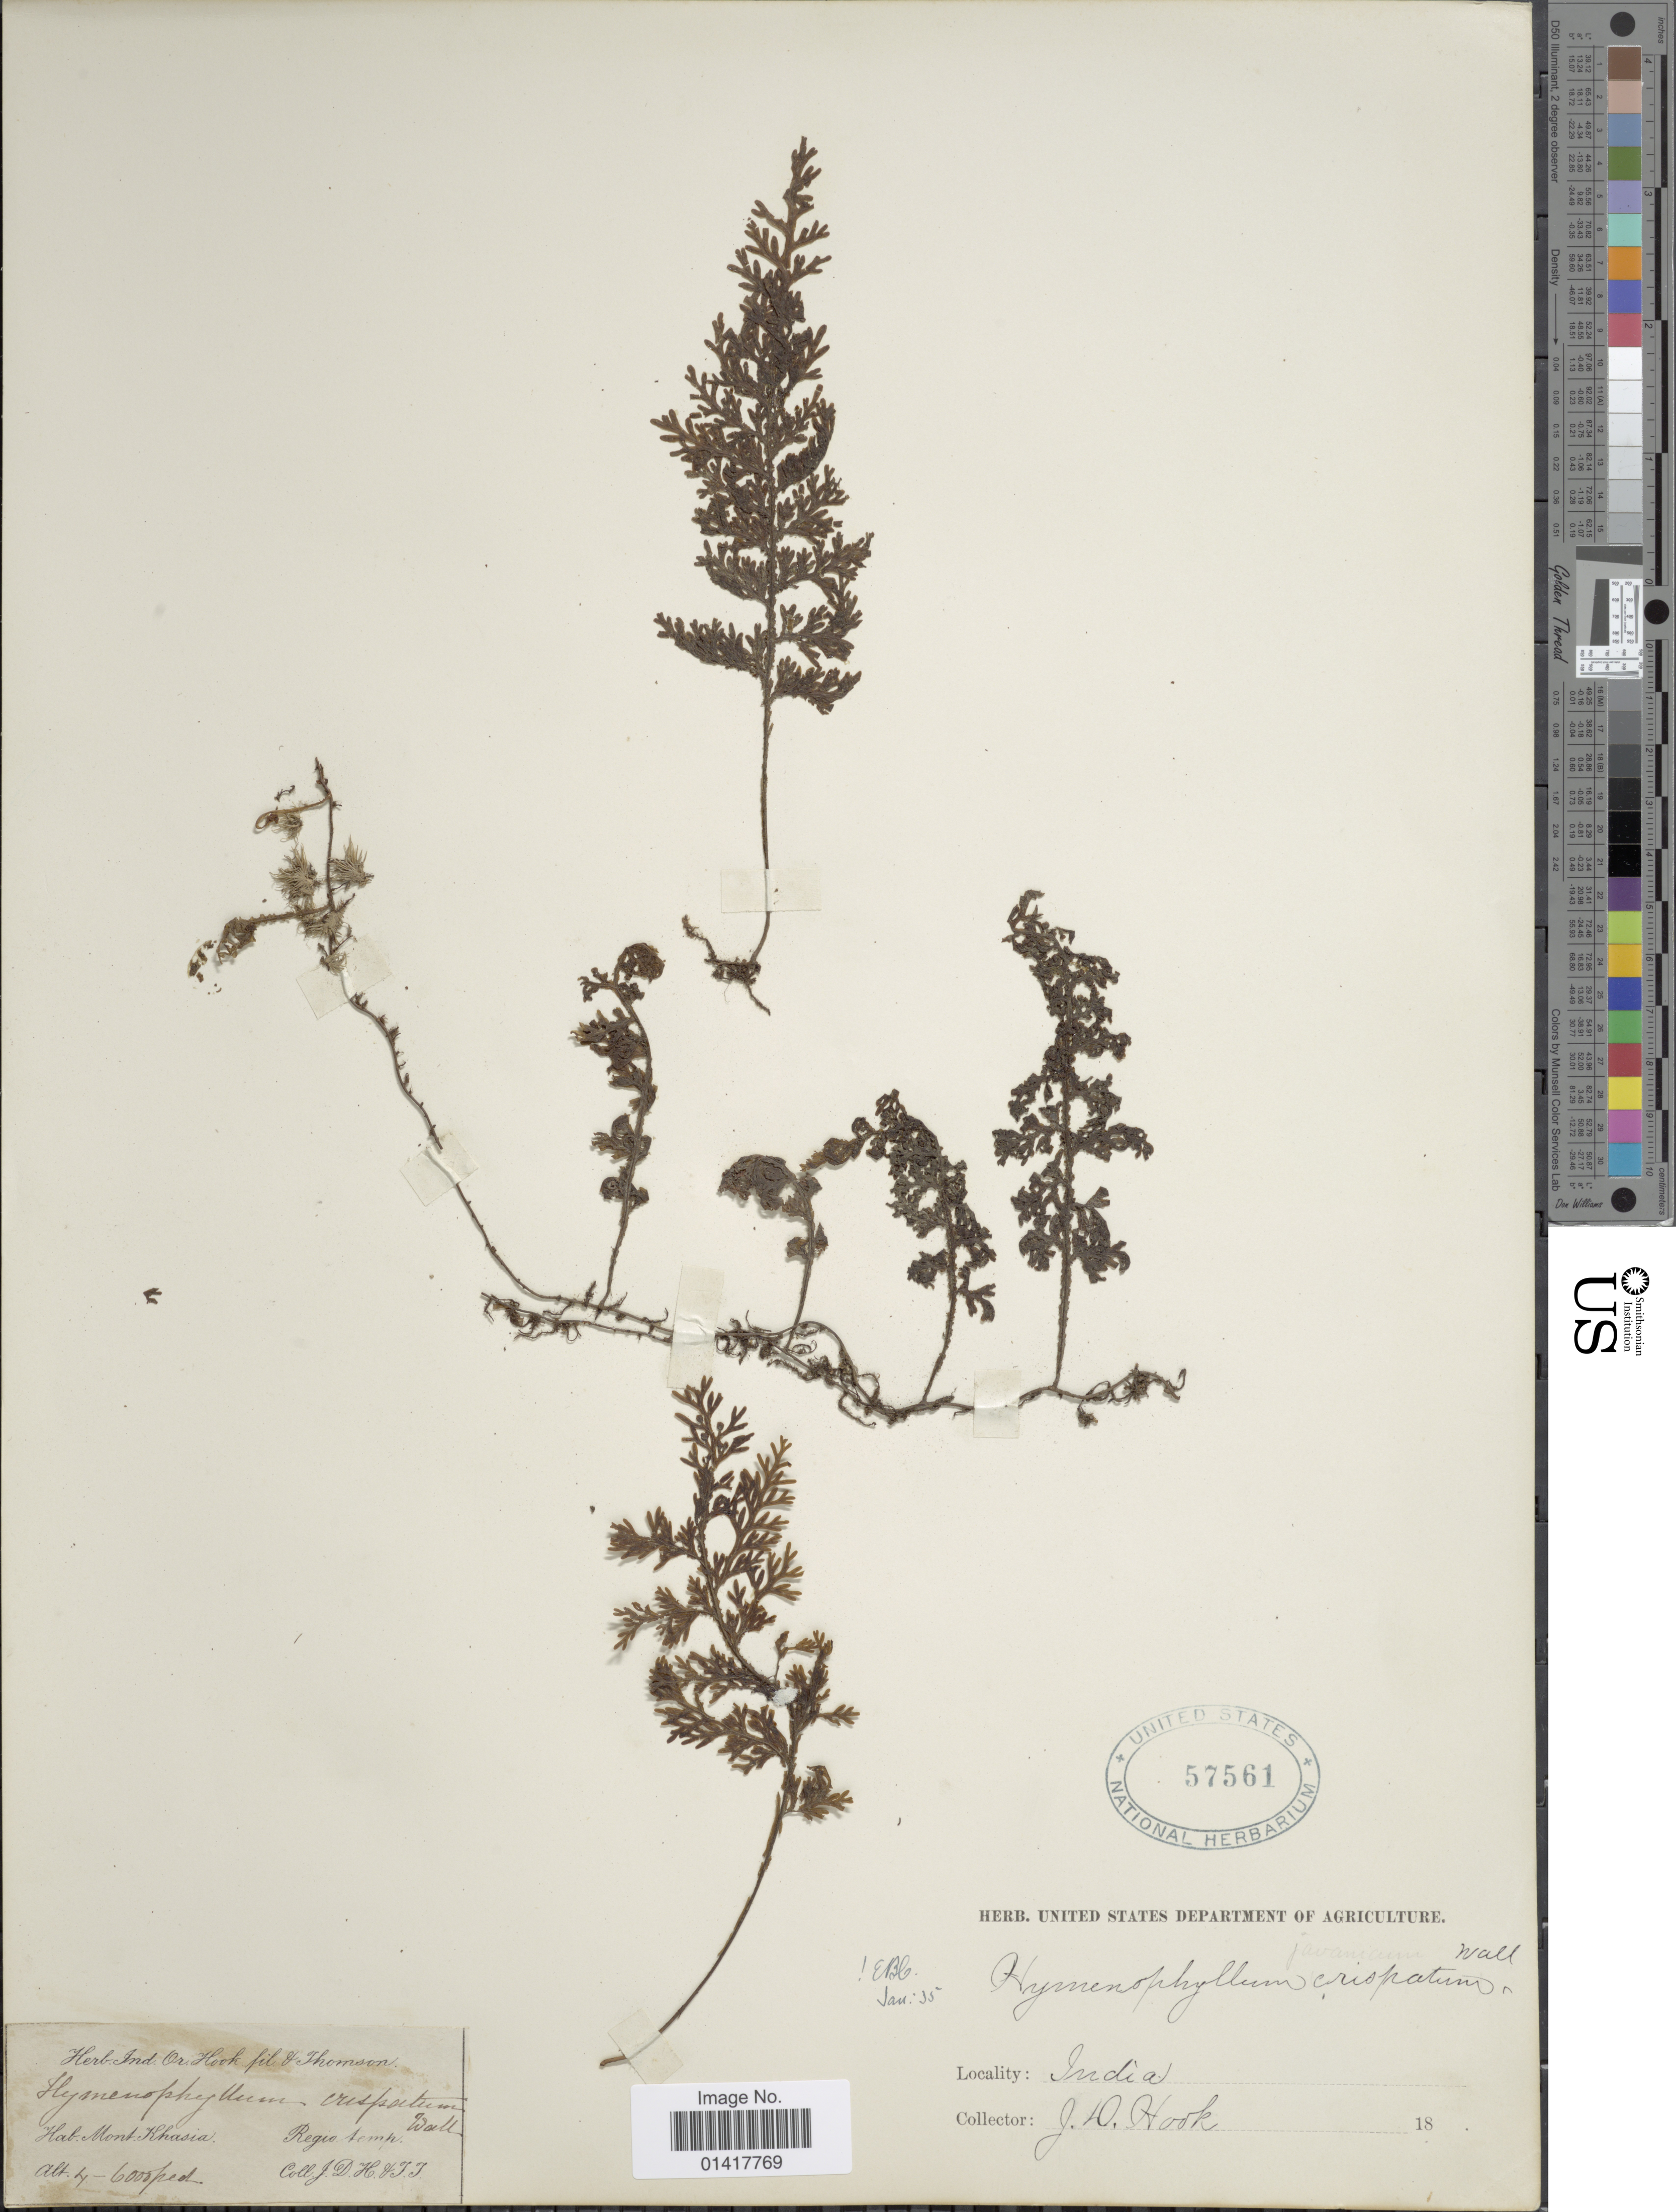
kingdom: Plantae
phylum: Tracheophyta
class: Polypodiopsida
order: Hymenophyllales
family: Hymenophyllaceae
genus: Hymenophyllum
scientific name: Hymenophyllum crispatum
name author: Wall. ex Hook. & Grev.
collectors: J. D. Hooker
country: India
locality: Mont Khasia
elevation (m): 1219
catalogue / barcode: US 57561